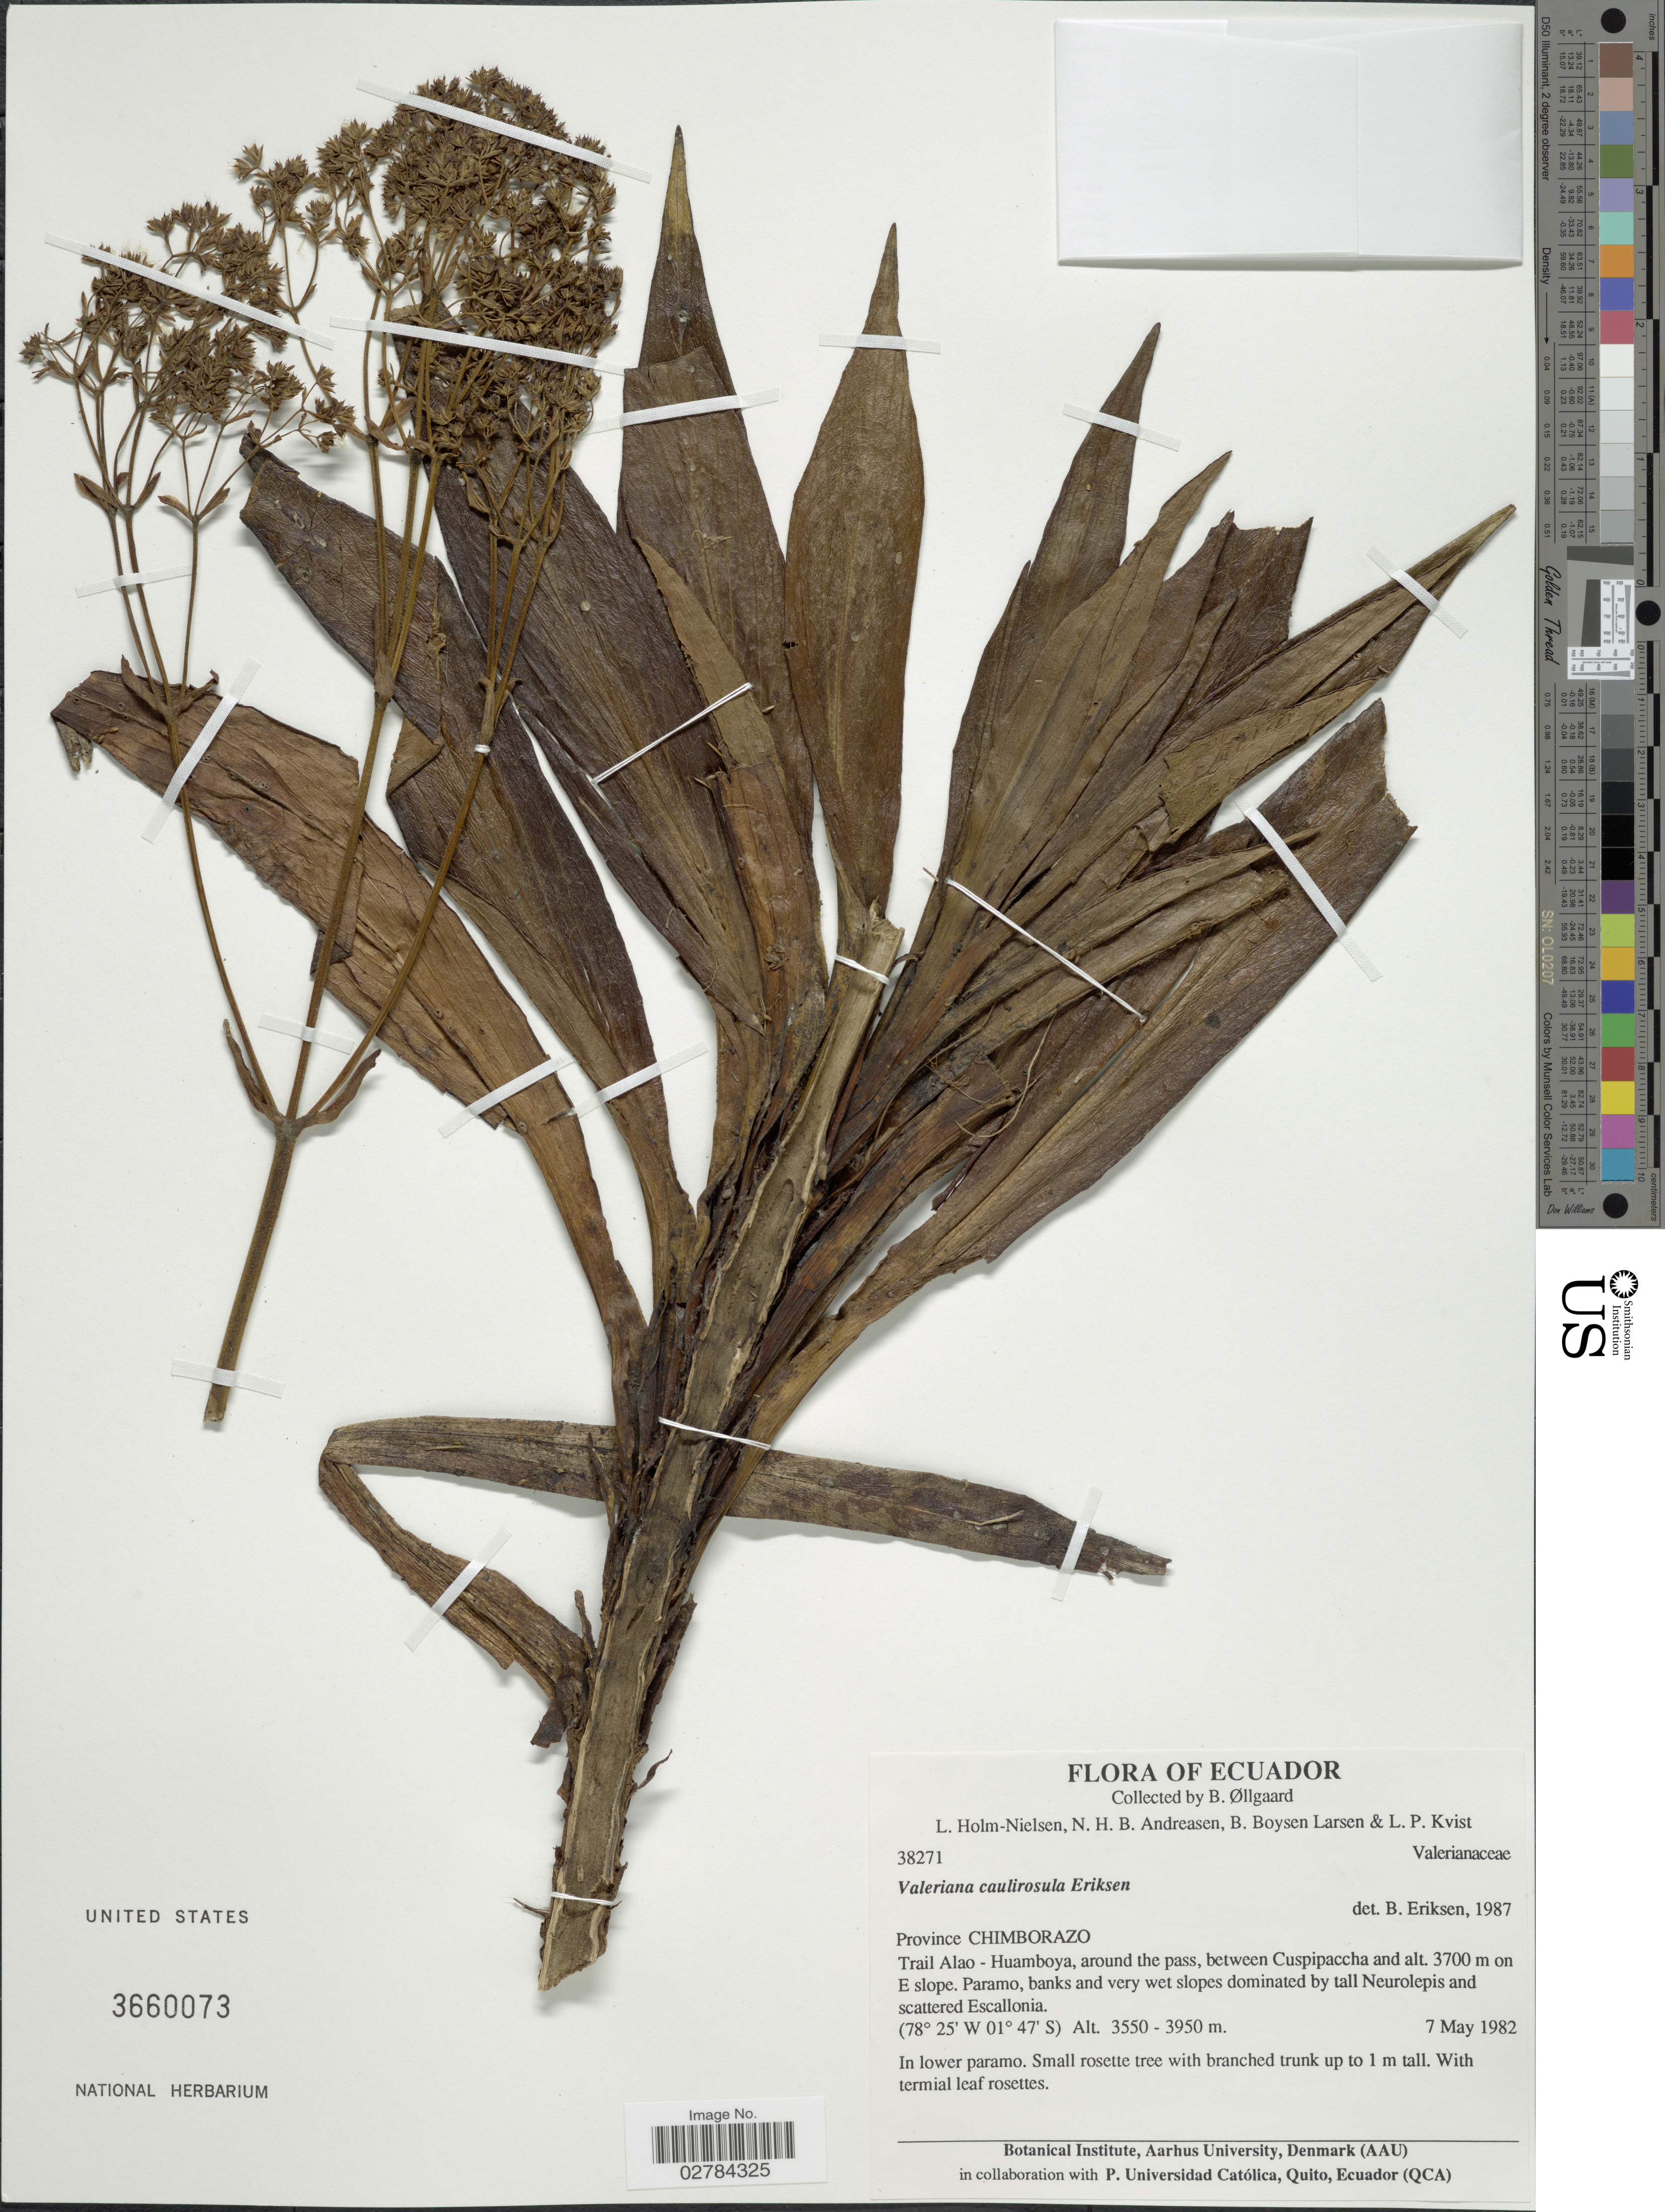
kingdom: Plantae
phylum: Tracheophyta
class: Magnoliopsida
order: Dipsacales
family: Caprifoliaceae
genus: Valeriana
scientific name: Valeriana caulirosula B. Eriksen sp. nov. ined.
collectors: B. Øllgaard, L. Holm-Nielsen, N. Andreasen, B. Boysen Larsen & L. P. Kvist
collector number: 38271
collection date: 1982-05-07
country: Ecuador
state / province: Chimborazo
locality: Trail Alao-Huamboya, around the pass, between Cuspipaccha and E slope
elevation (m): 3550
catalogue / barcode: US 3660073